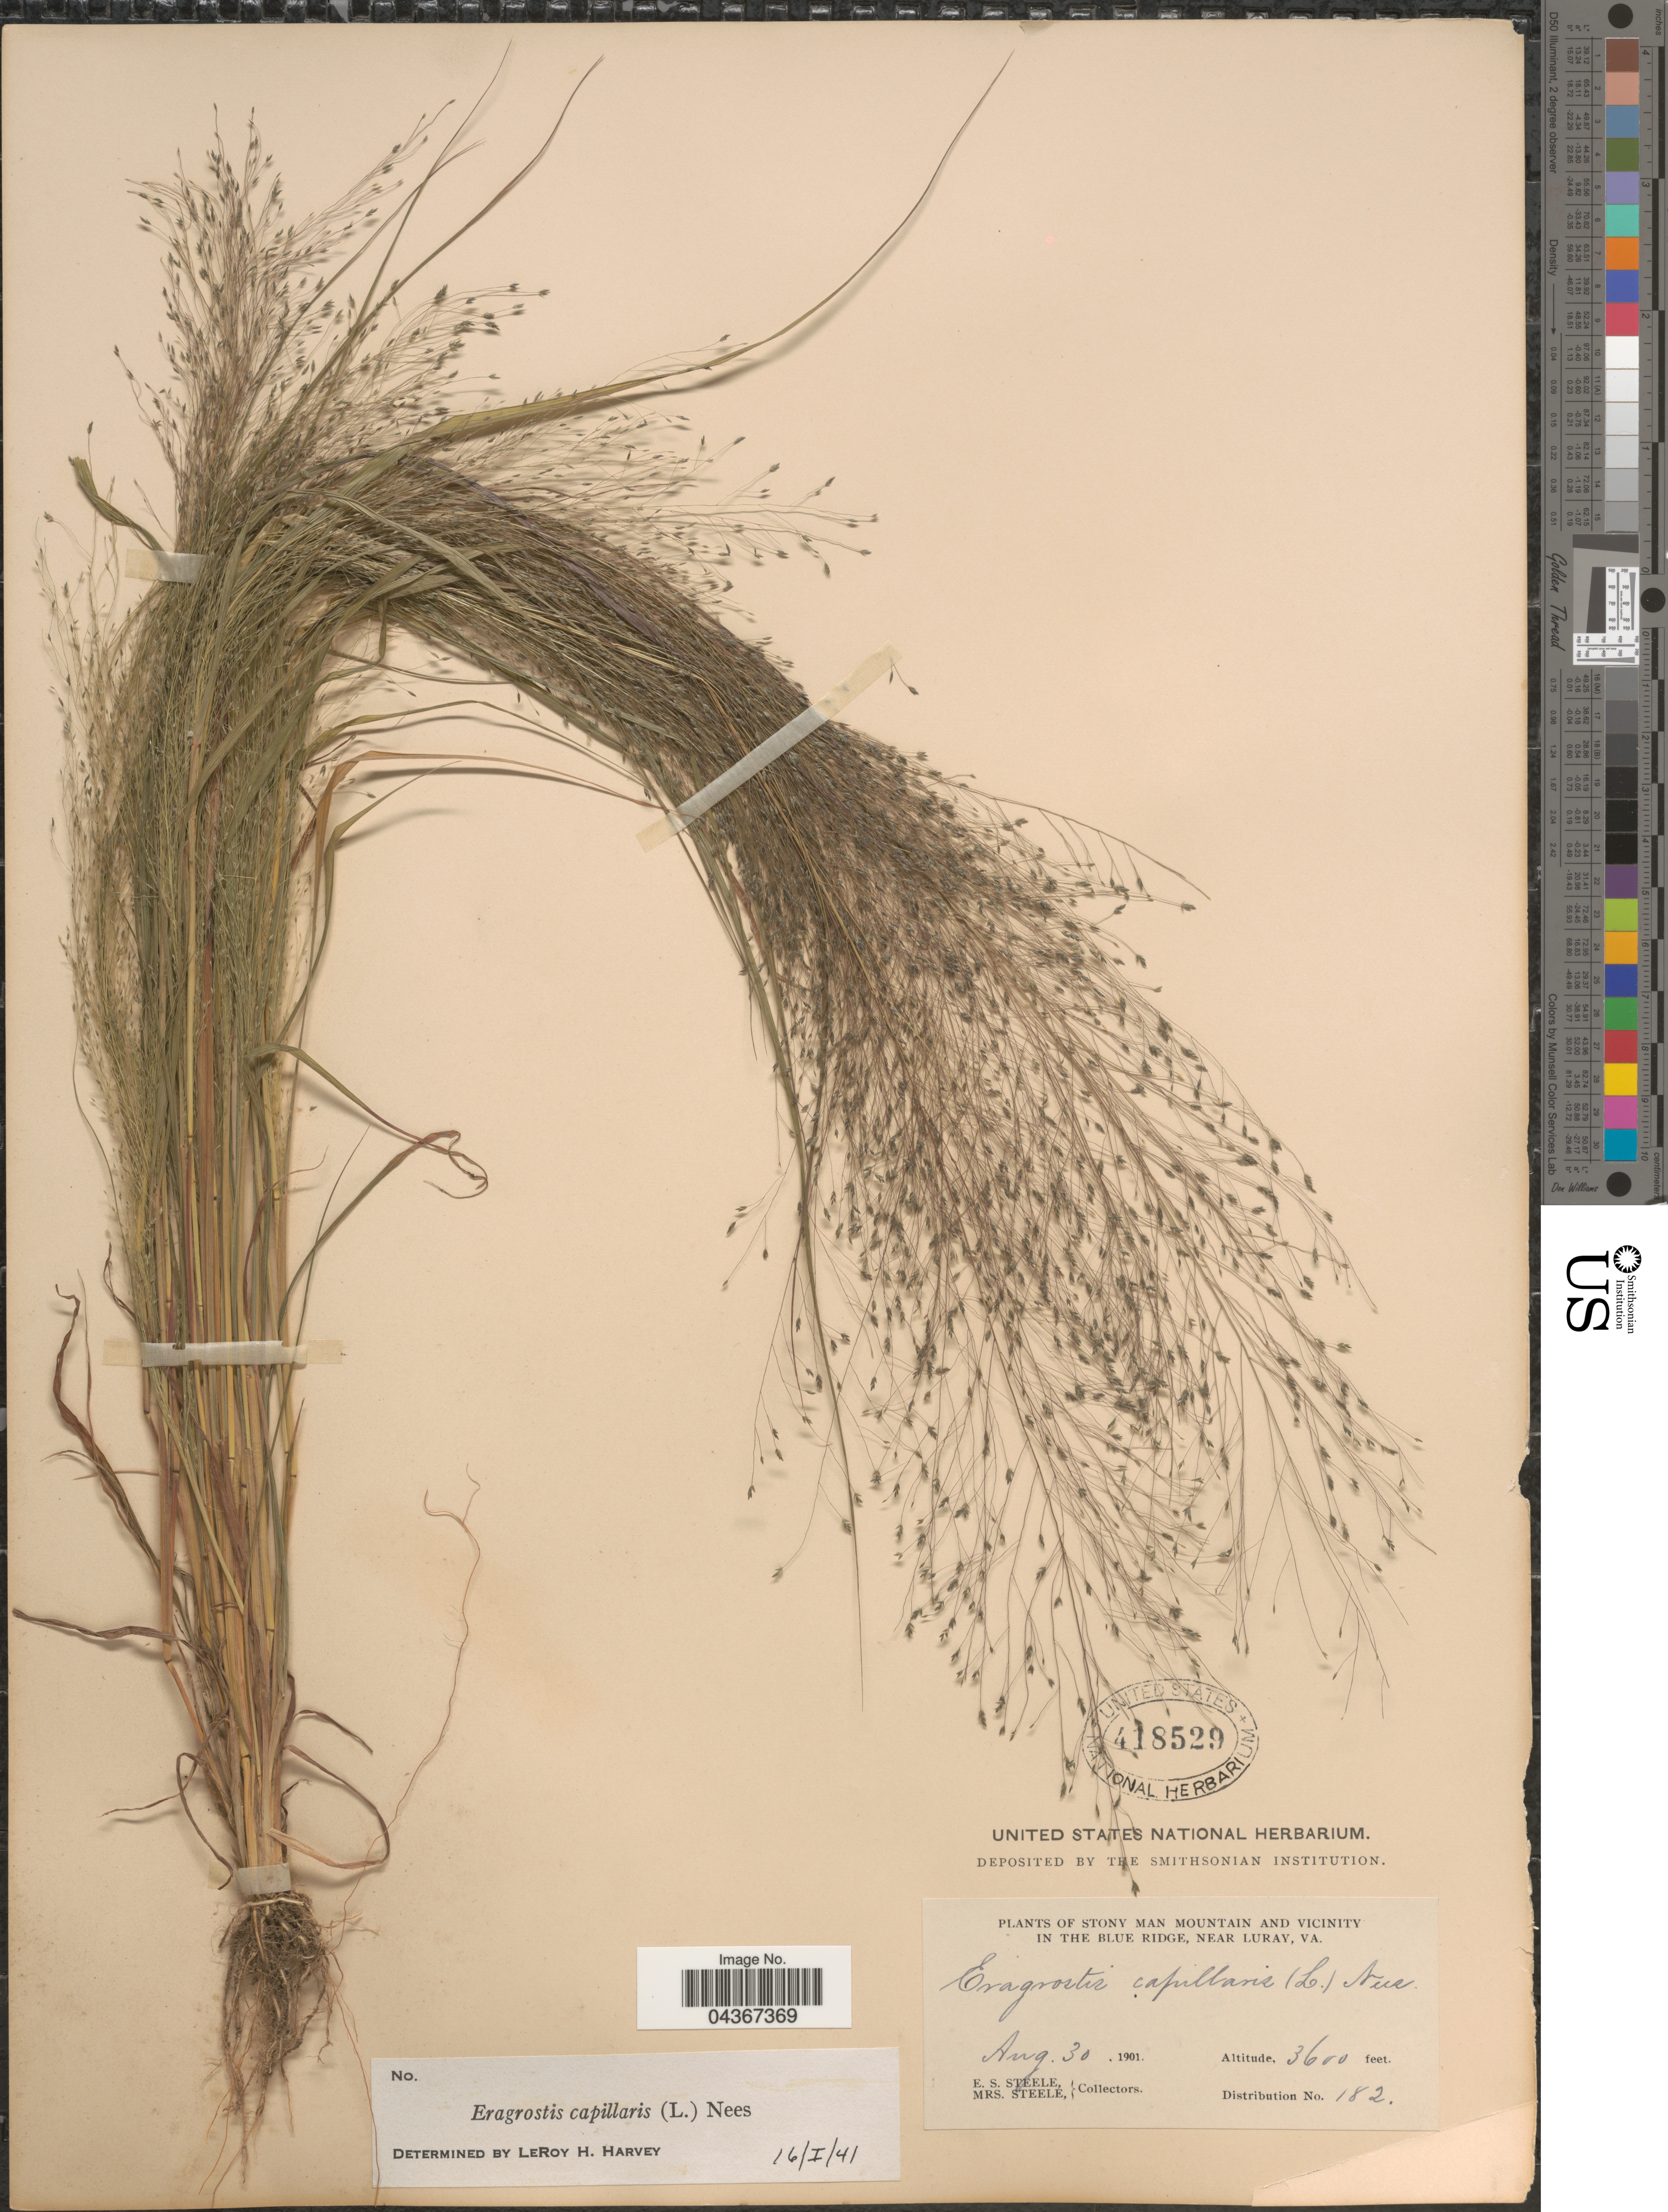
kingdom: Plantae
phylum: Tracheophyta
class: Liliopsida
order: Poales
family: Poaceae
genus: Eragrostis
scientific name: Eragrostis capillaris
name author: (L.) Nees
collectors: E. Steele & Mrs. E. S. Steele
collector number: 182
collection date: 1901-08-30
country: United States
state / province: Virginia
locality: Stony Man Mountain and vicinity in the Blue Ridge, near Luray.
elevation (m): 1097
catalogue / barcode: US 418529